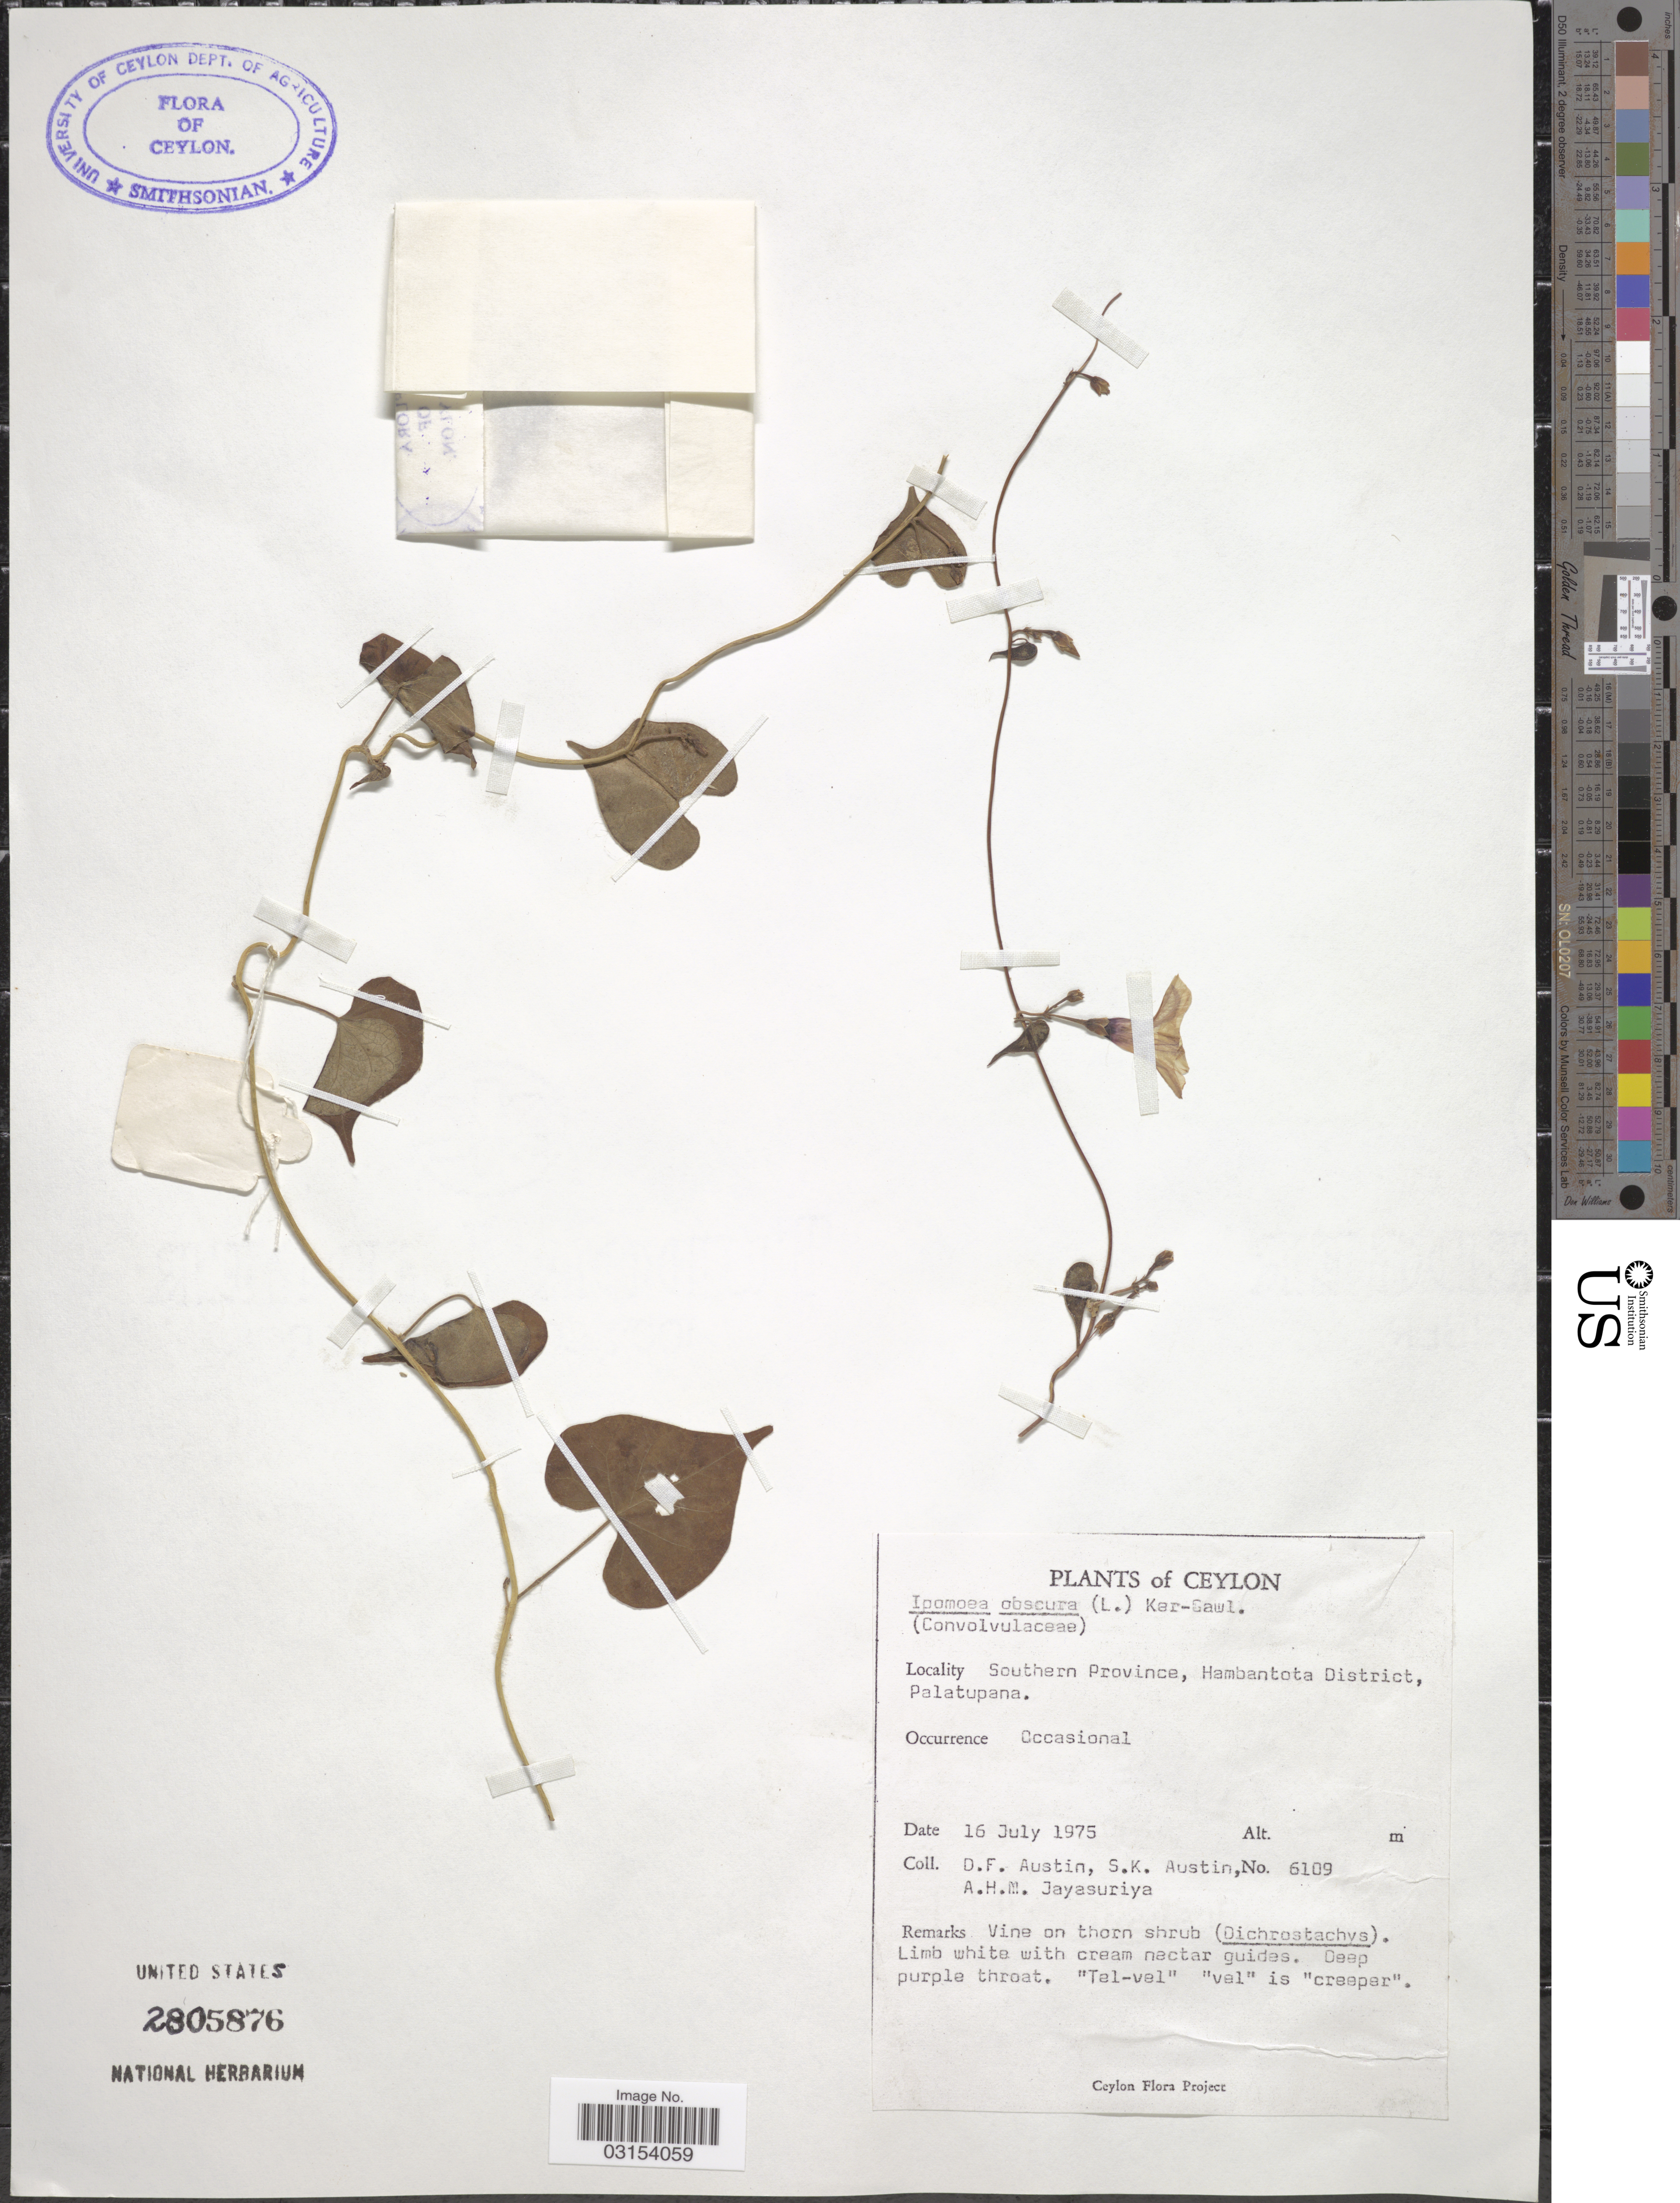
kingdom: Plantae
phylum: Tracheophyta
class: Magnoliopsida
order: Solanales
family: Convolvulaceae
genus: Ipomoea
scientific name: Ipomoea obscura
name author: (L.) Ker Gawl.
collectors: D. Austin, S. Austin & A. H. Jayasuriya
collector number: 6109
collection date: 1975-07-16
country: Sri Lanka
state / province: Southern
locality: Ceylon, Southern Province, Hambantota District, Palatupana.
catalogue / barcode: US 2805876